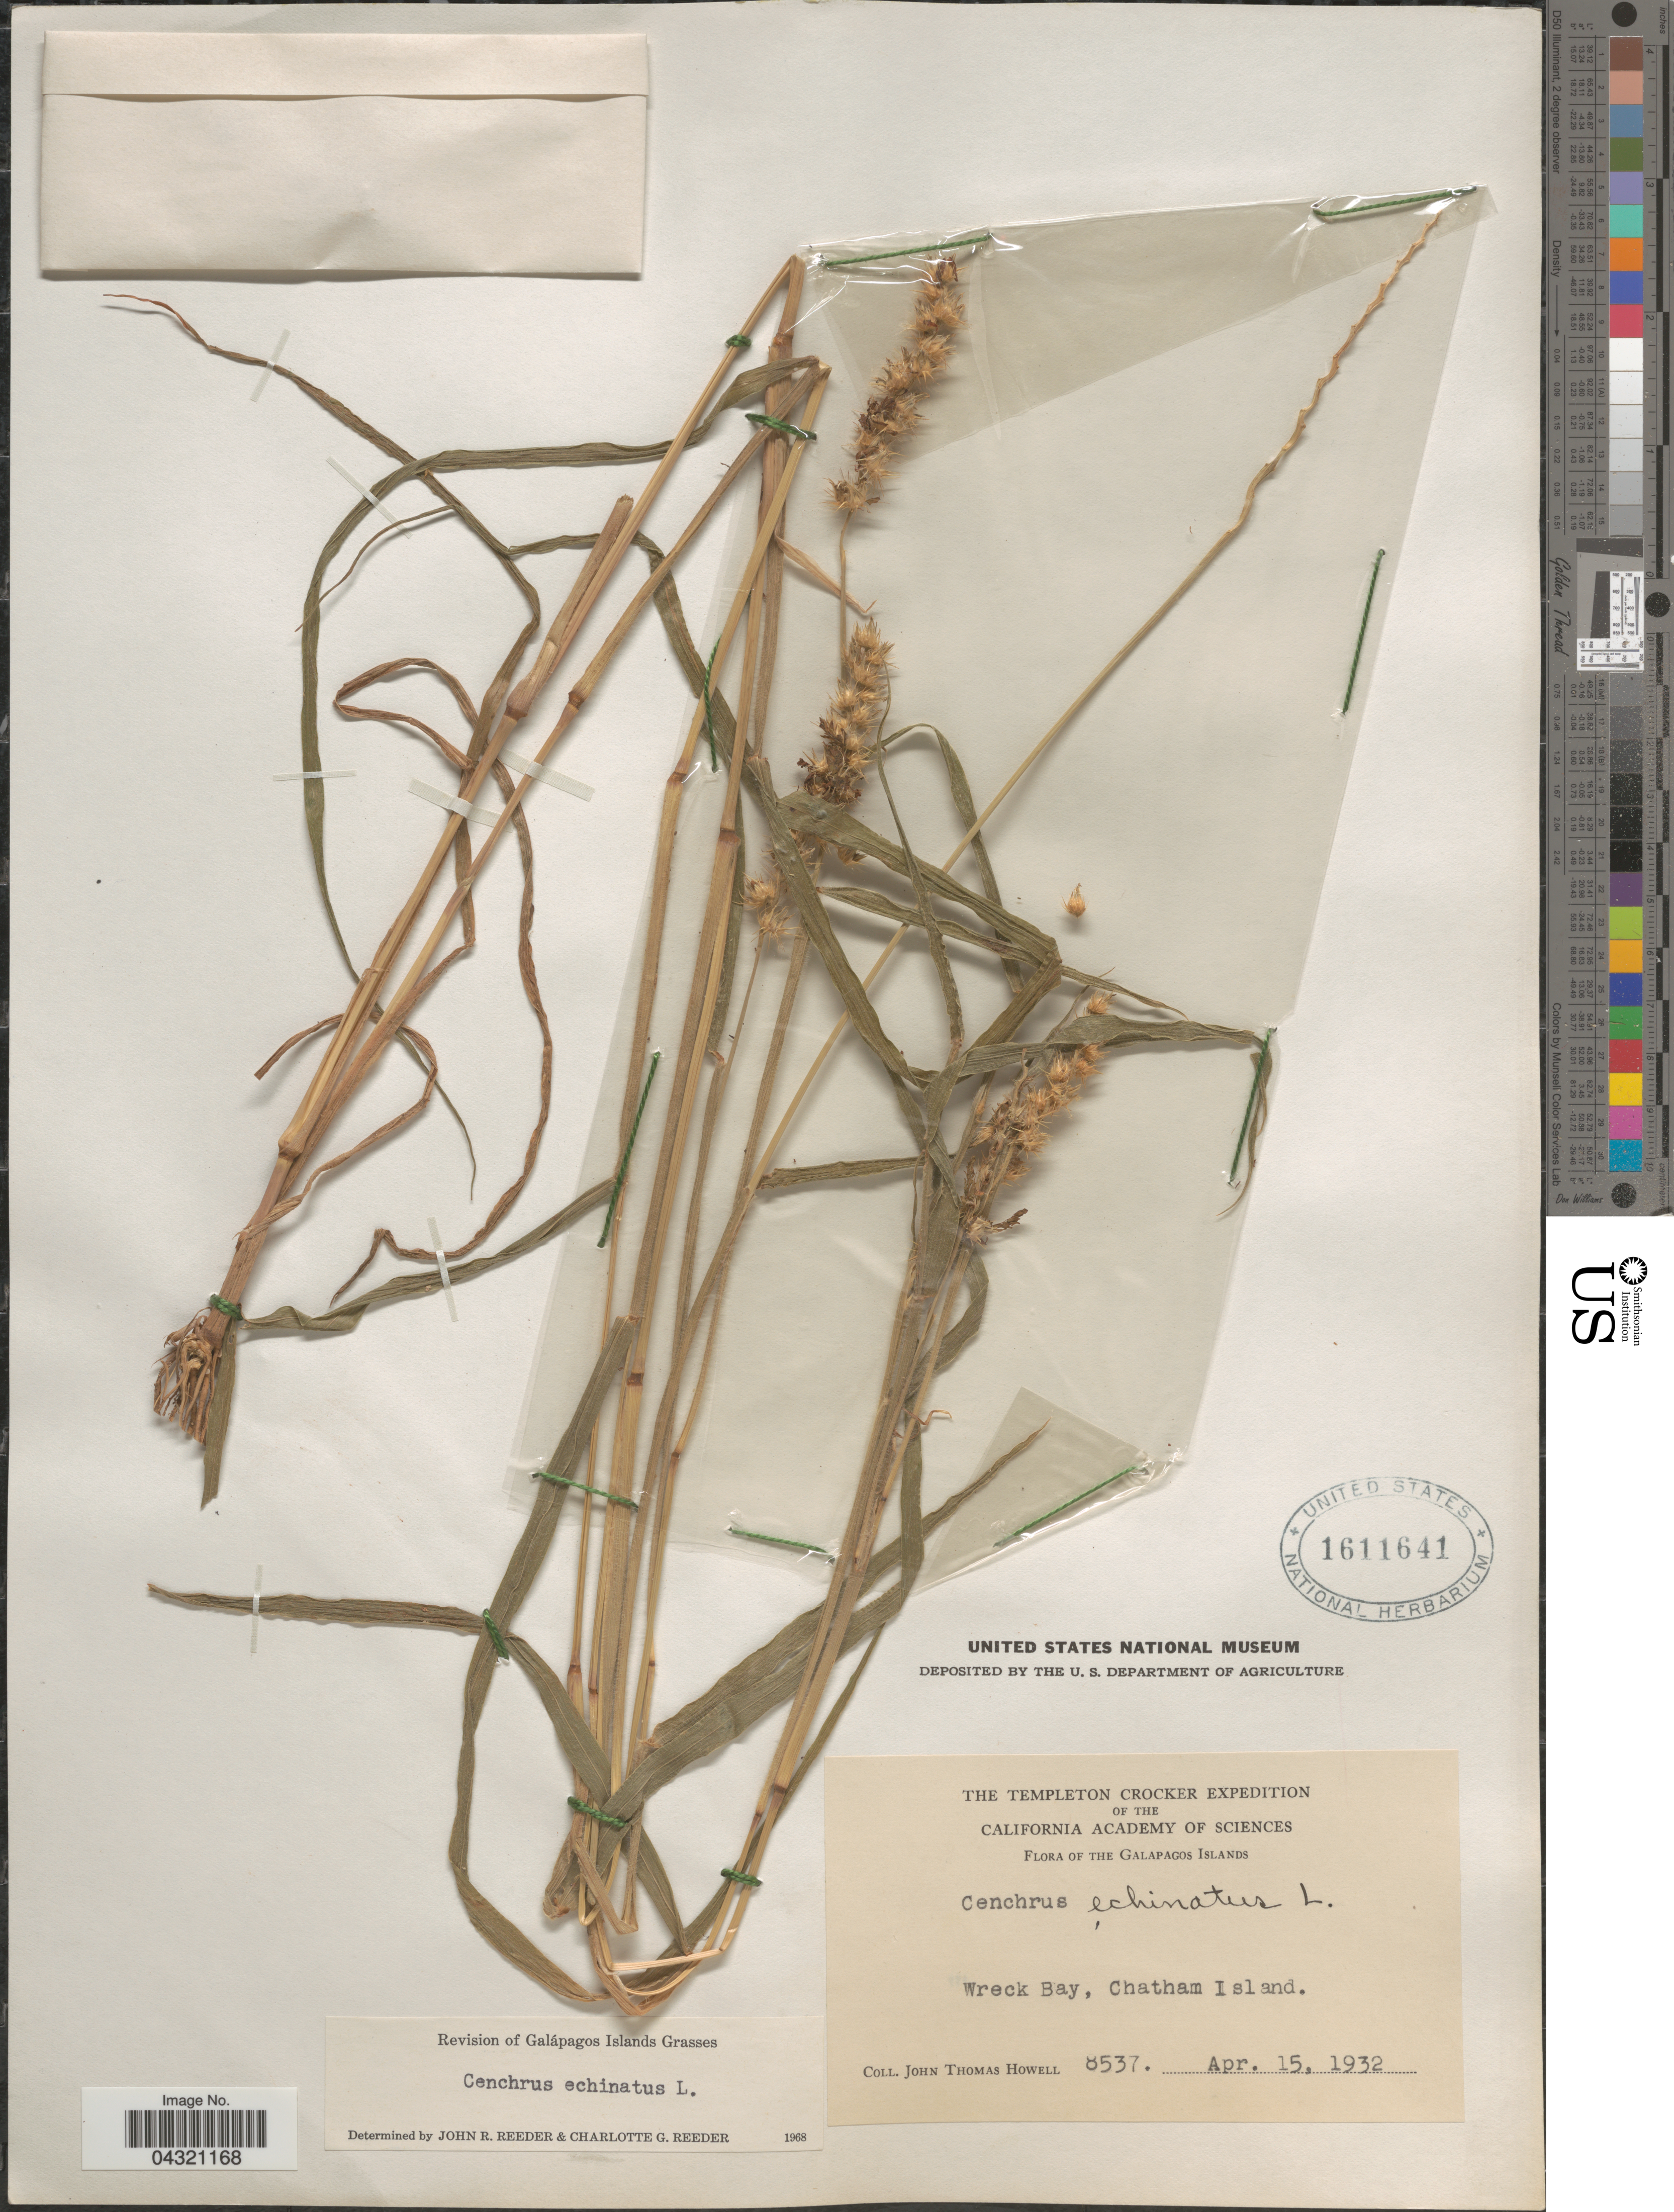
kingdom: Plantae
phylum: Tracheophyta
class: Liliopsida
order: Poales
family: Poaceae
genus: Cenchrus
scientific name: Cenchrus echinatus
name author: L.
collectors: J. T. Howell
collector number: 8537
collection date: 1932-04-15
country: New Zealand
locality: The Templeton Crocker Expedition of the California Academy of Sciences. The Galapagos Islands. Wreck Bay, Chatham Island.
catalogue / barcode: US 1611641